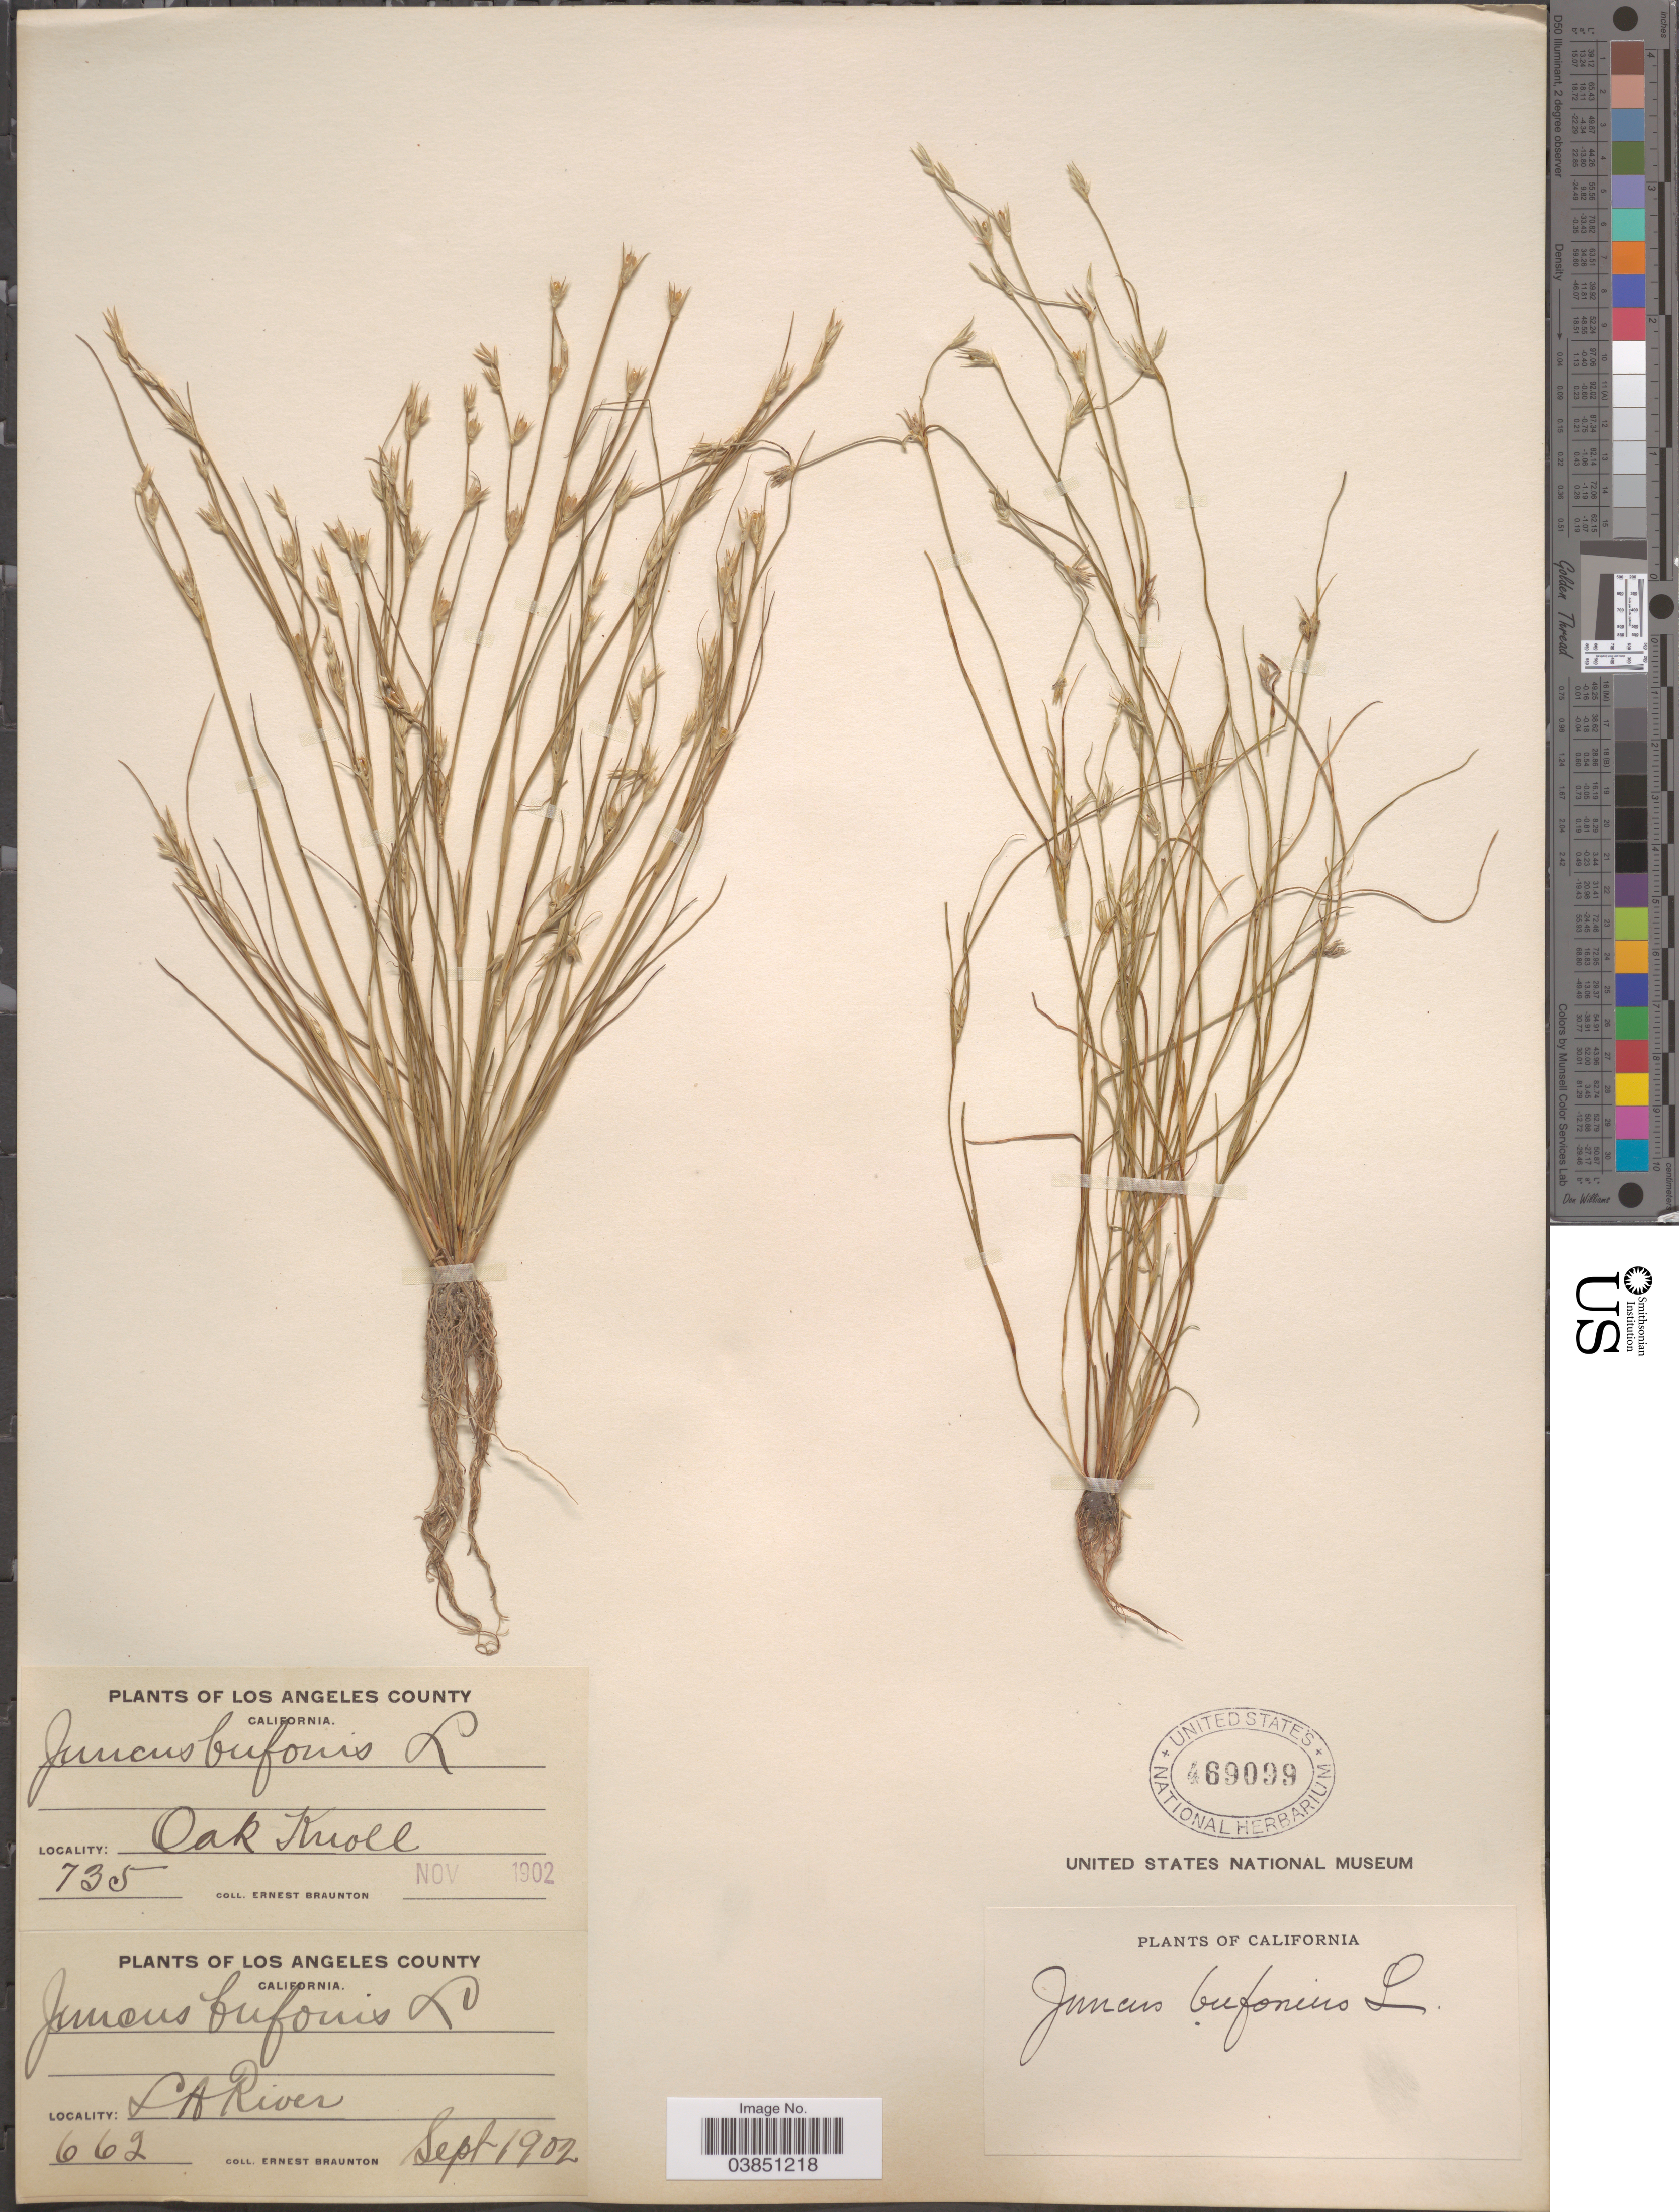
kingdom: Plantae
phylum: Tracheophyta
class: Liliopsida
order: Poales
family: Juncaceae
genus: Juncus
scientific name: Juncus bufonius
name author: L.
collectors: E. Braunton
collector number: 662/735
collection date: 1902-09/1902-11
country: United States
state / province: California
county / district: Los Angeles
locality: Los Angeles County. LA River. Oak Knoll.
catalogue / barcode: US 469099